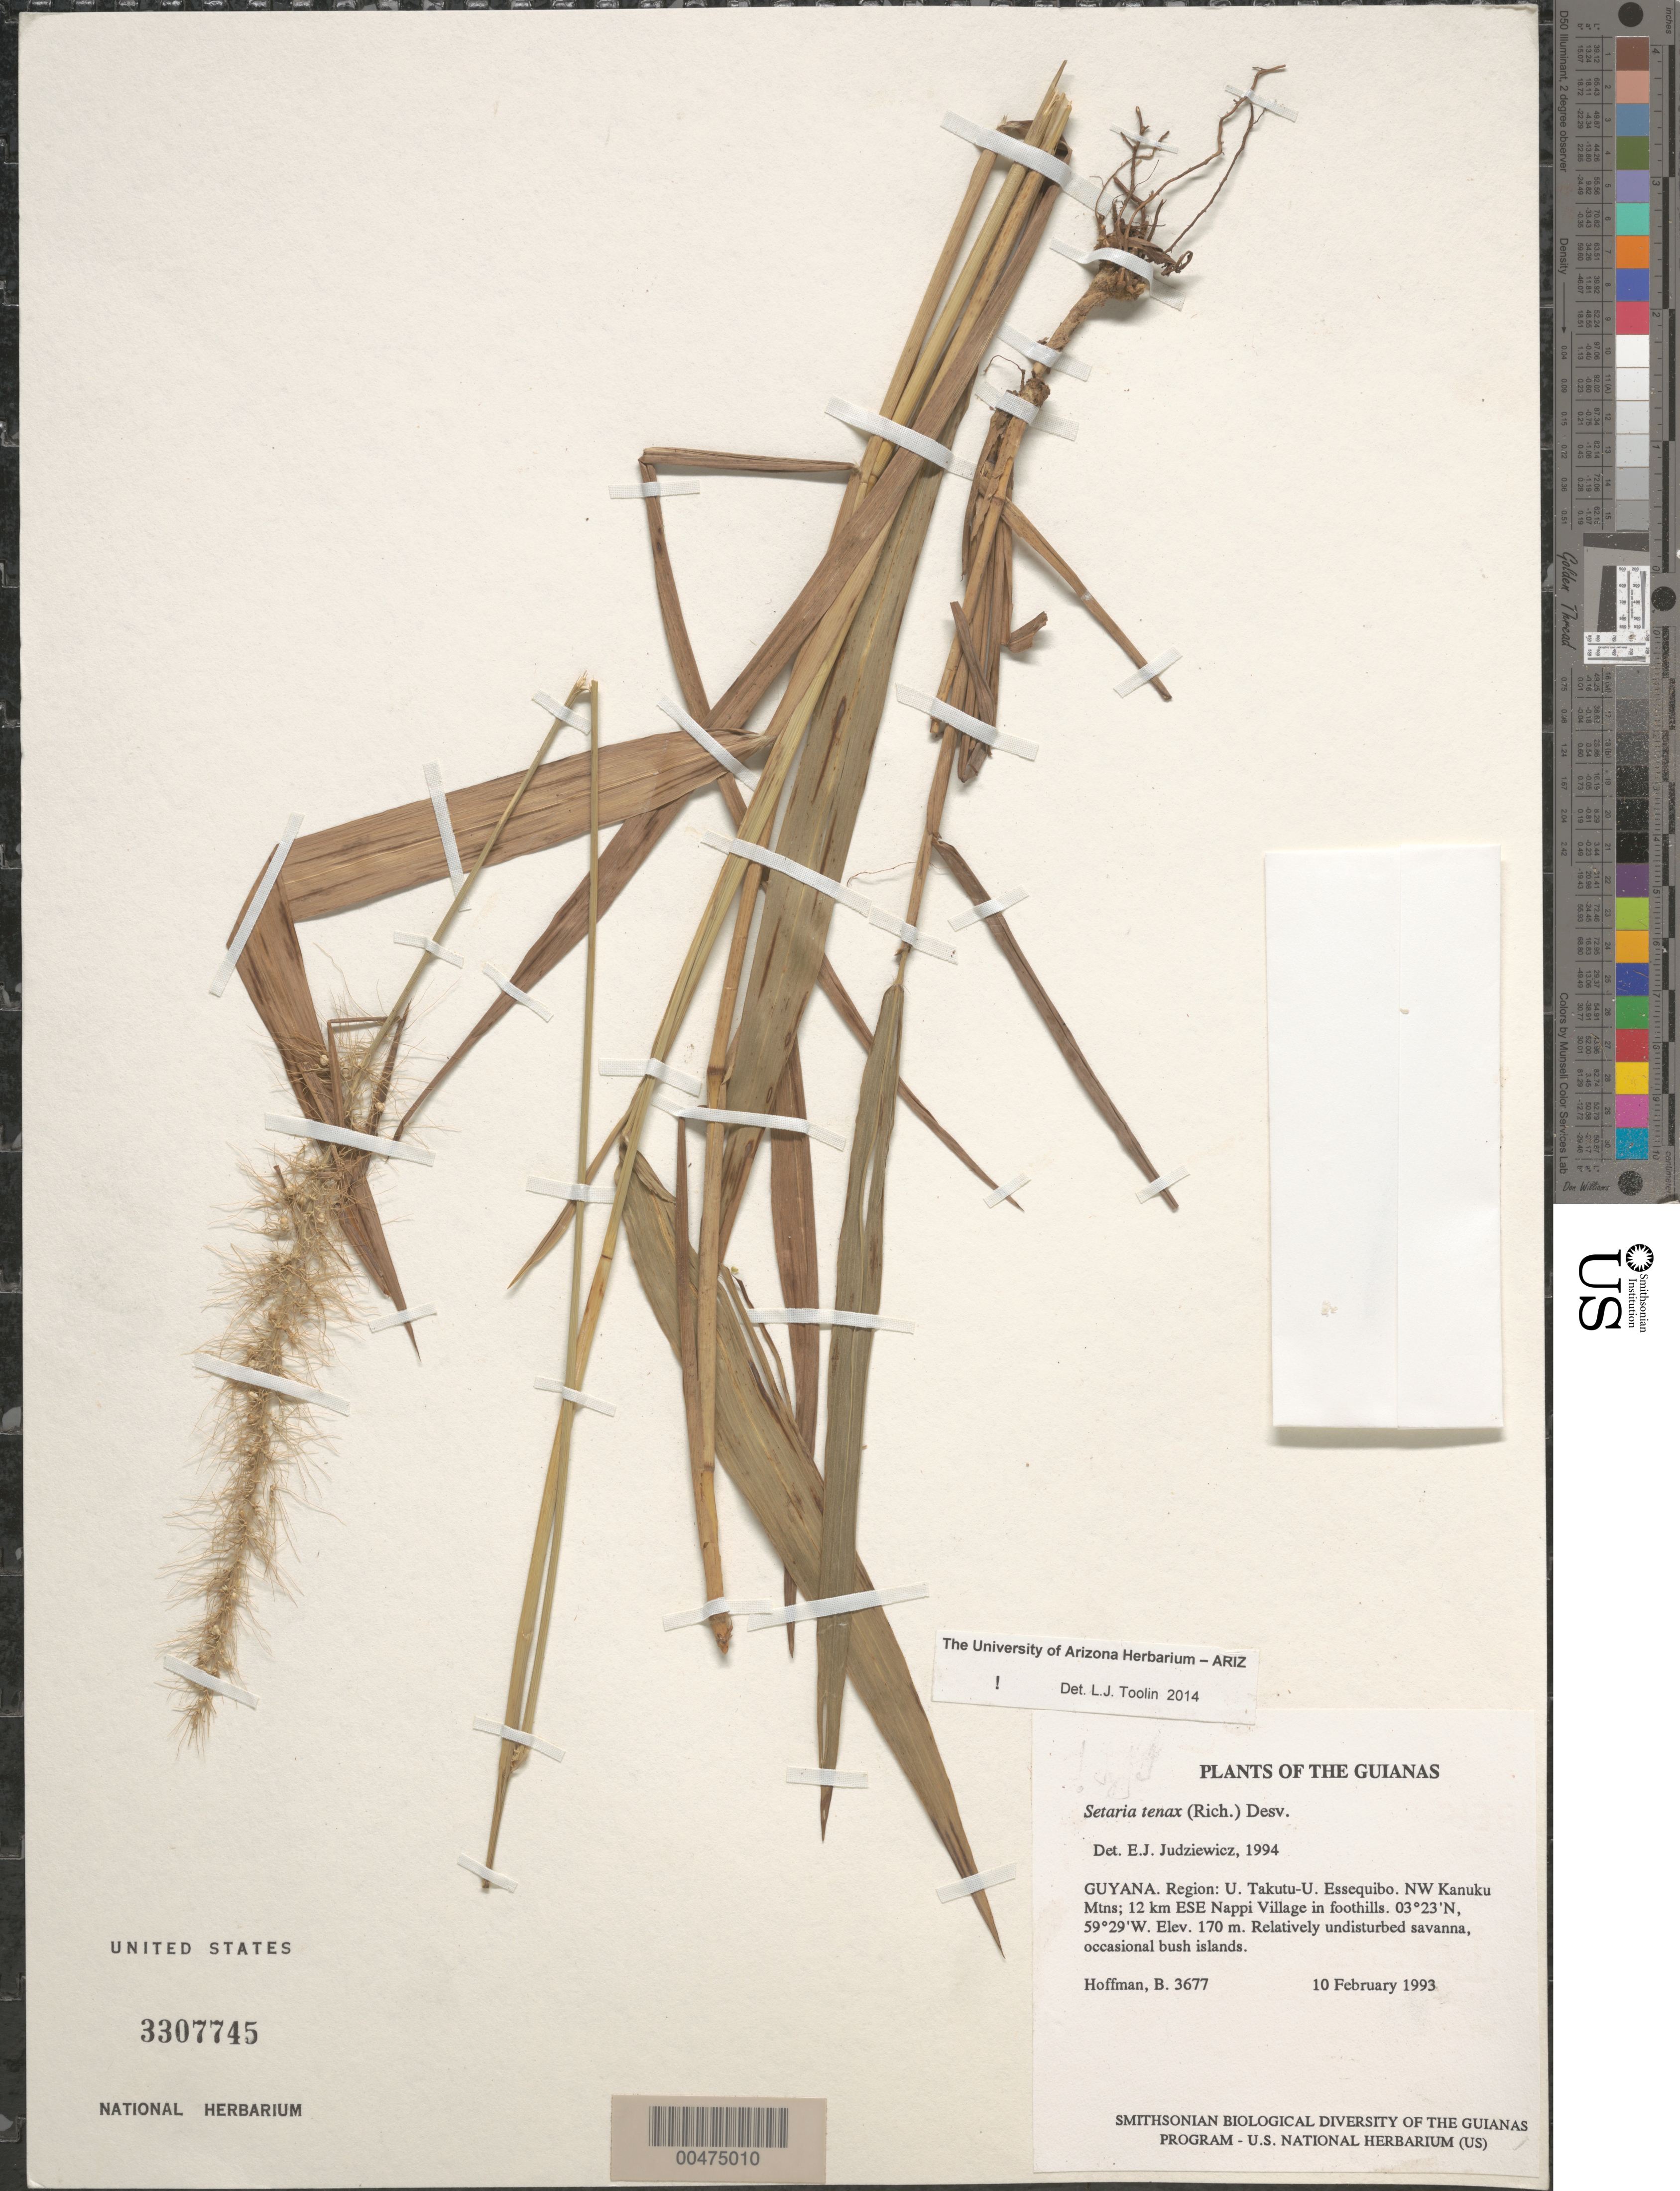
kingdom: Plantae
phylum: Tracheophyta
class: Liliopsida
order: Poales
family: Poaceae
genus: Setaria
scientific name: Setaria tenax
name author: (Rich.) Desv.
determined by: Toolin, L. J.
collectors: B. Hoffman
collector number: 3677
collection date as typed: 10 February 1993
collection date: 1993-02-10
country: Guyana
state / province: U. Takutu-U. Essequibo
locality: NW Kanuku Mountains; 12 km ESE of Nappi Village in foothills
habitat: Relatively undisturbed savanna, occasional bush islands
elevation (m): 170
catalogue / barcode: US 3307745